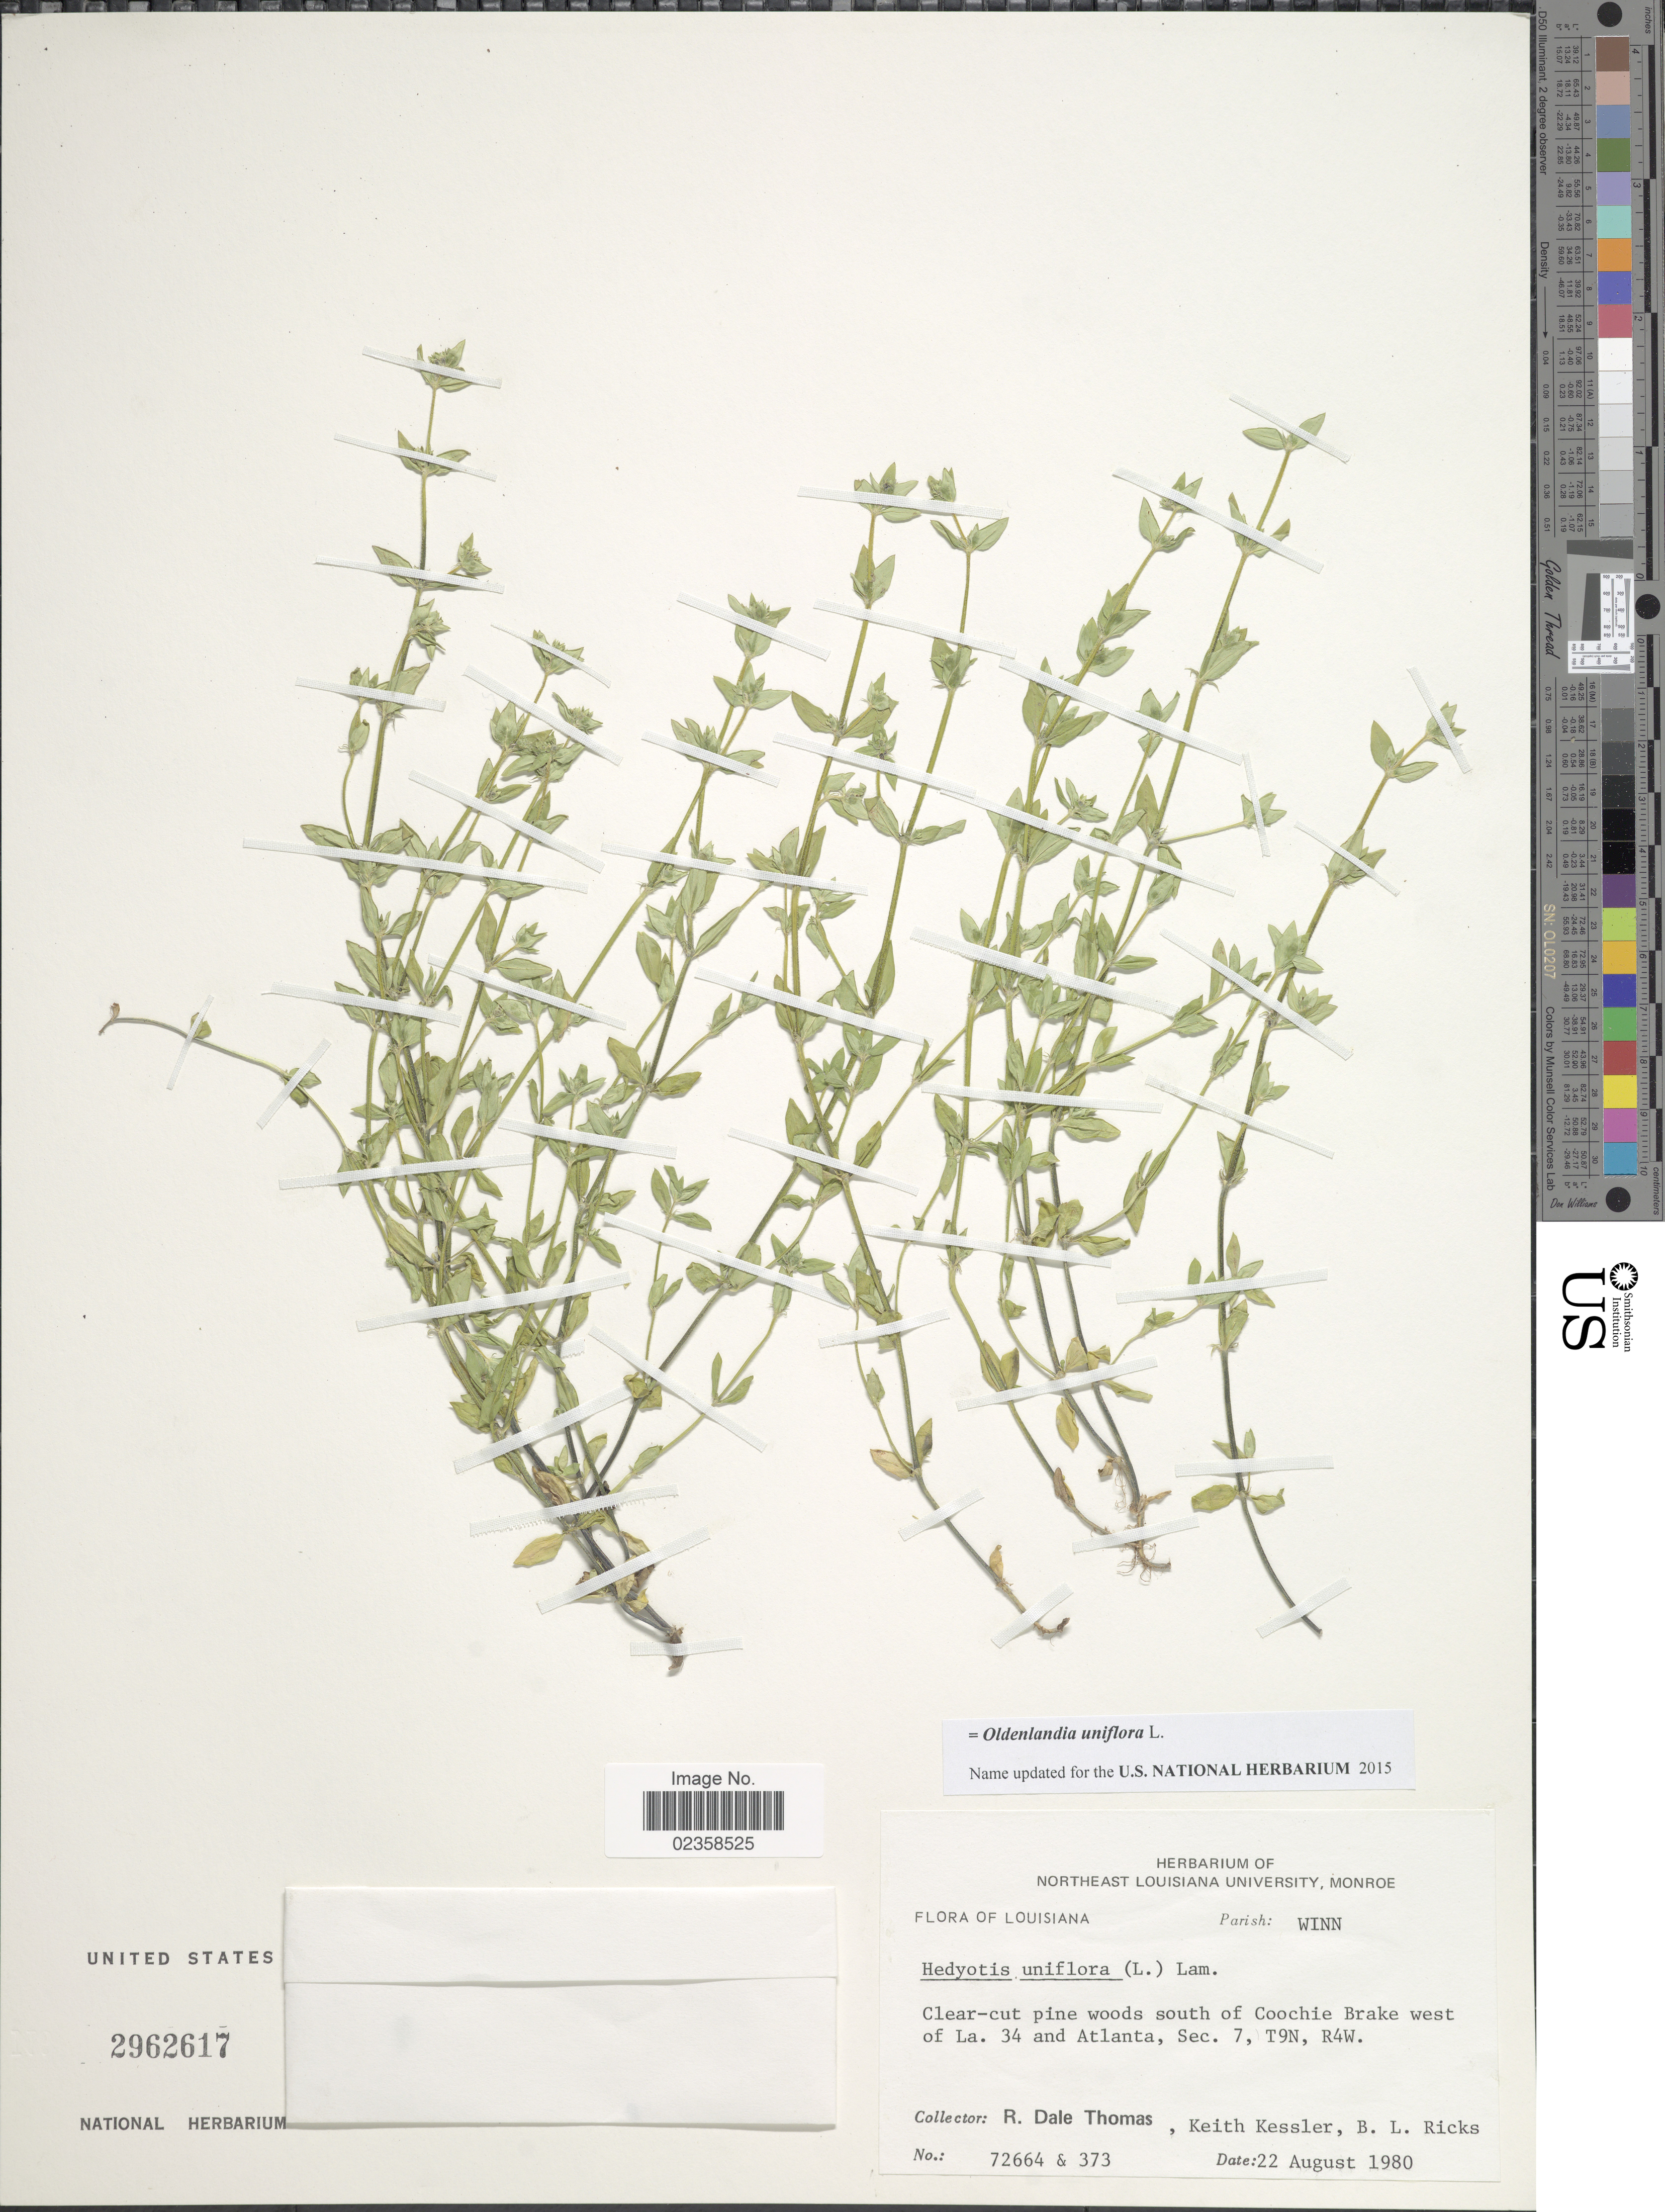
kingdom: Plantae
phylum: Tracheophyta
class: Magnoliopsida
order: Gentianales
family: Rubiaceae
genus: Oldenlandia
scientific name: Oldenlandia uniflora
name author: L.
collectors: R. Thomas, K. Kessler & B. Ricks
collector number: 72664/373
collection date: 1980-08-22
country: United States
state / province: Louisiana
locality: Parish: Winn, Clear-cut pine woods south of Coochie Brake west of La. 34 and Atlanta, Sec 7, T9, R4W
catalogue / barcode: US 2962617